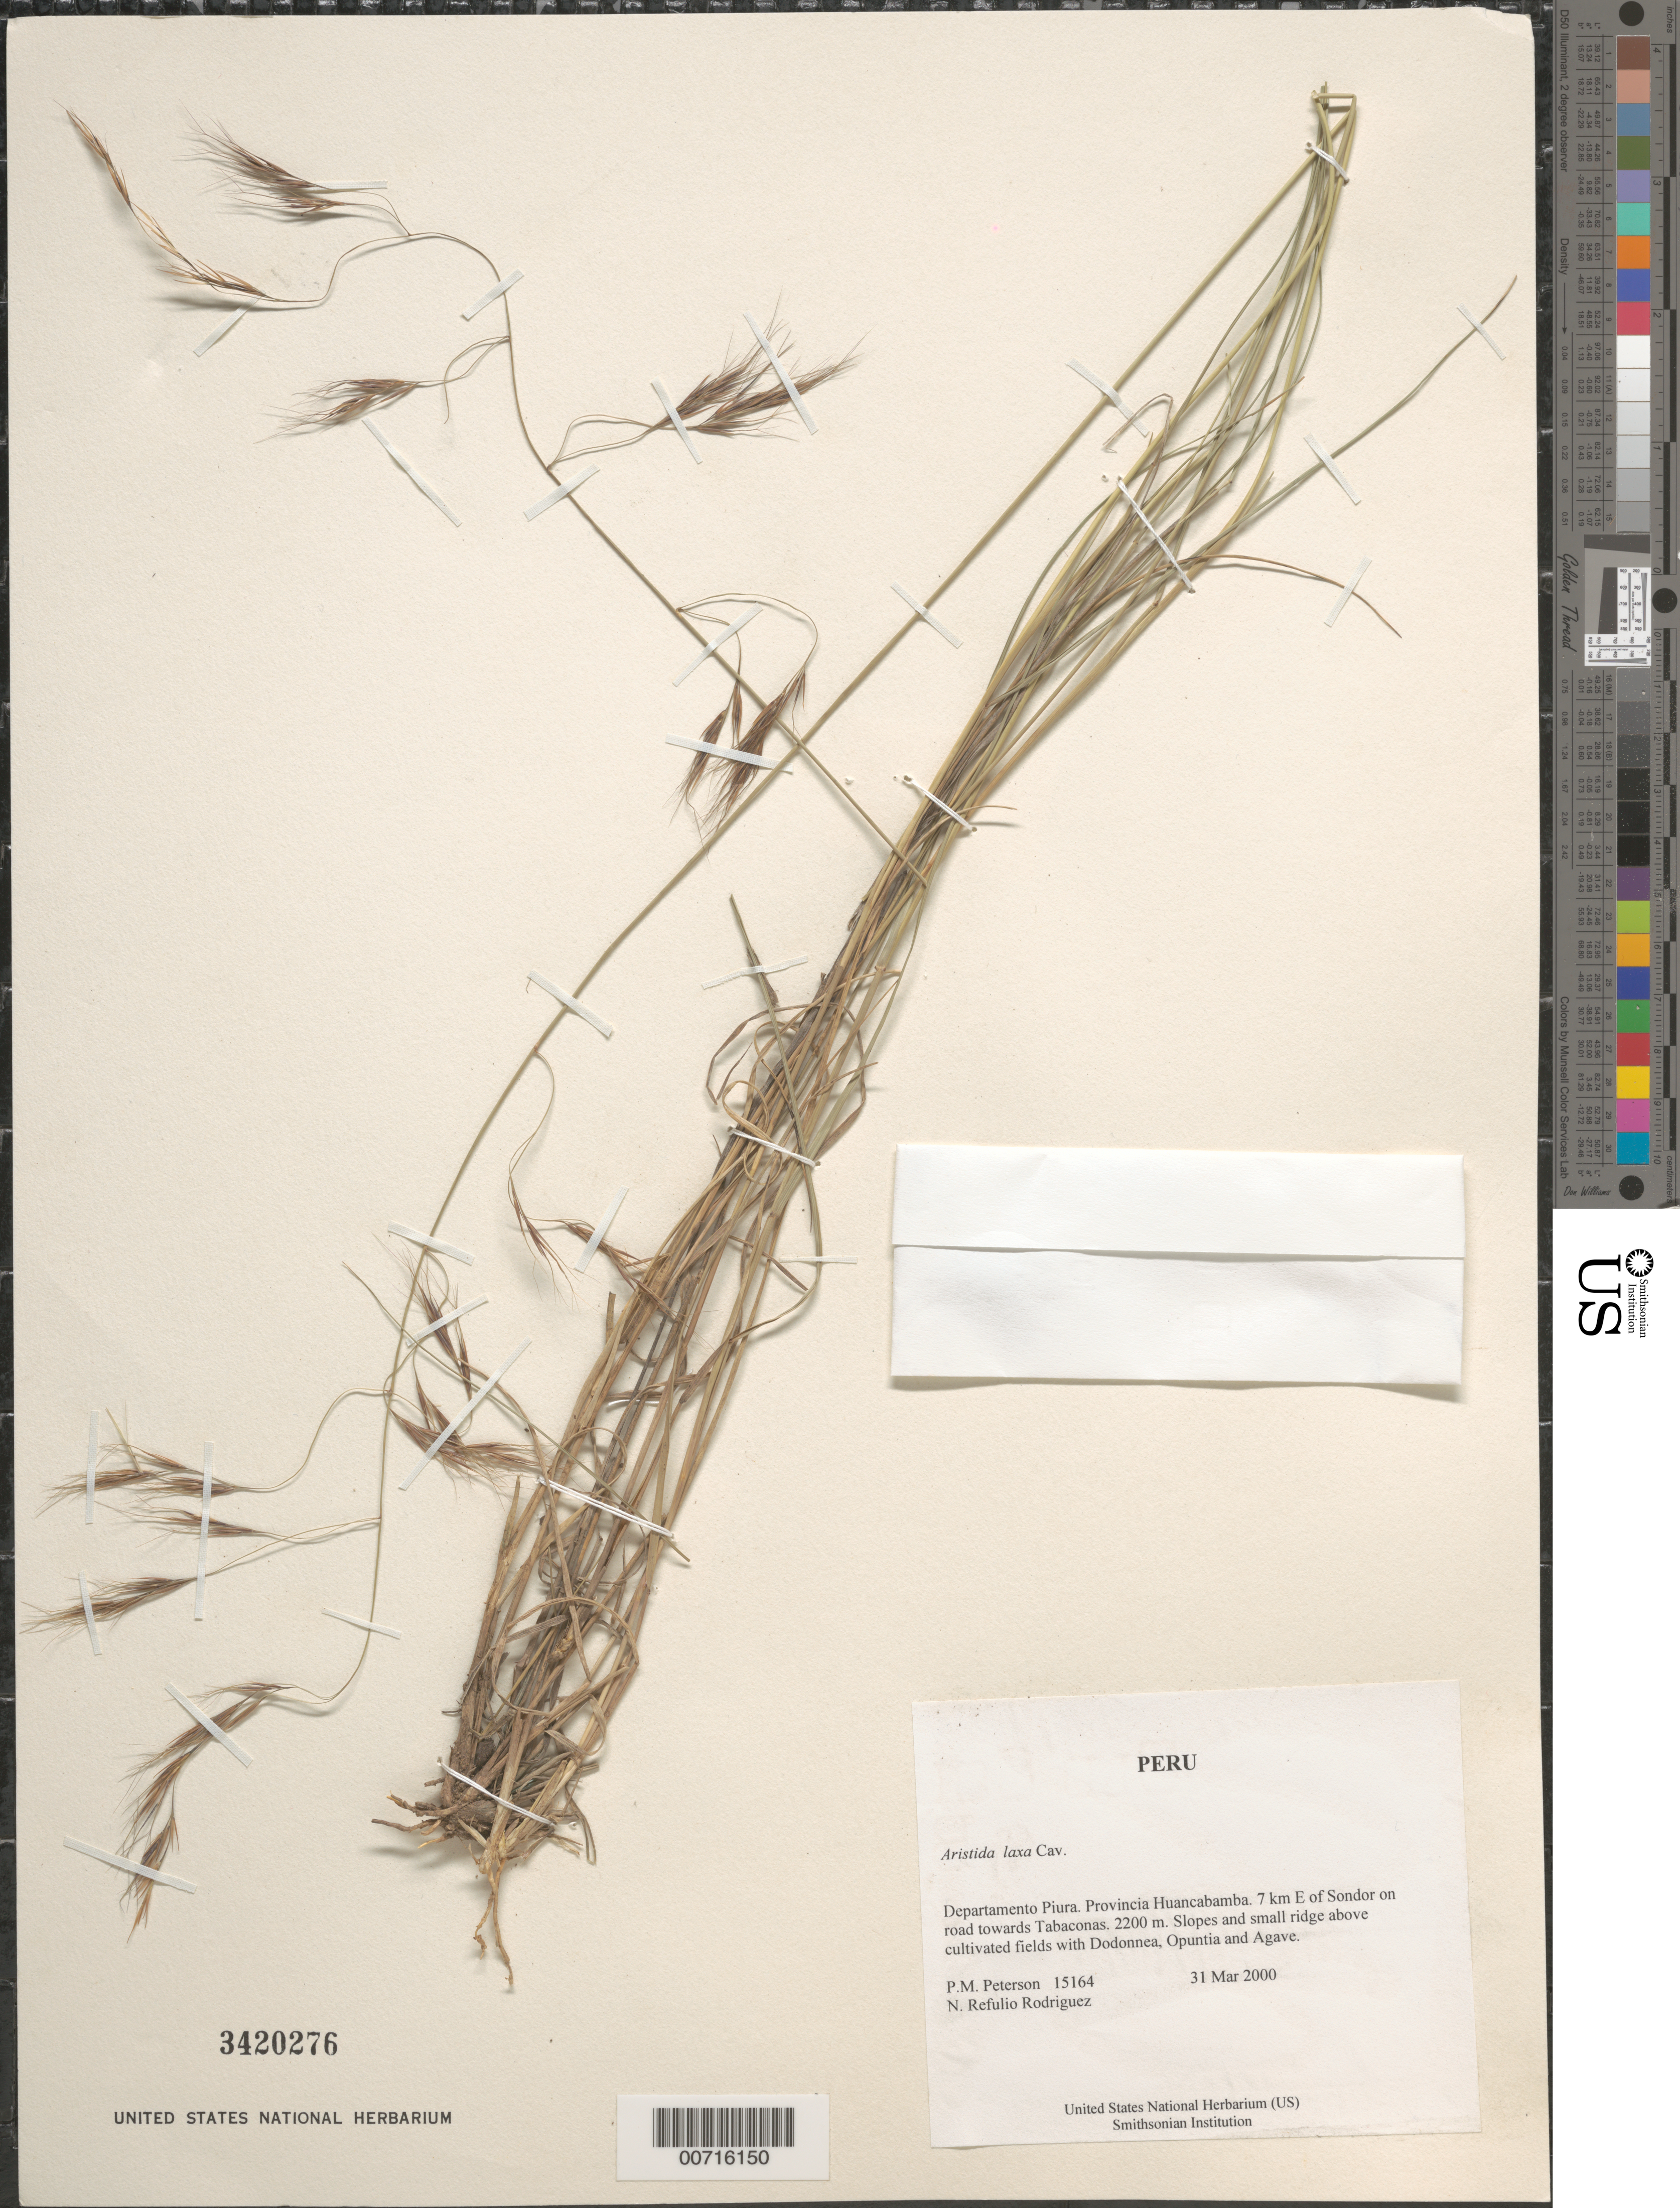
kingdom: Plantae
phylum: Tracheophyta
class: Liliopsida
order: Poales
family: Poaceae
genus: Aristida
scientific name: Aristida laxa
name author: Cav.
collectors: P. M. Peterson & N. Refulio-Rodríguez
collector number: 15164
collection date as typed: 31 Mar 2000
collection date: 2000-03-31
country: Peru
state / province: Piura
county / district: Huancabamba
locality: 7 km E of Sondor on road towards Tabaconas.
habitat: Slopes and small ridge above cultivated fields with Dodonnea, Opuntia and Agave.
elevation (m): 2200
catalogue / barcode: US 3420276